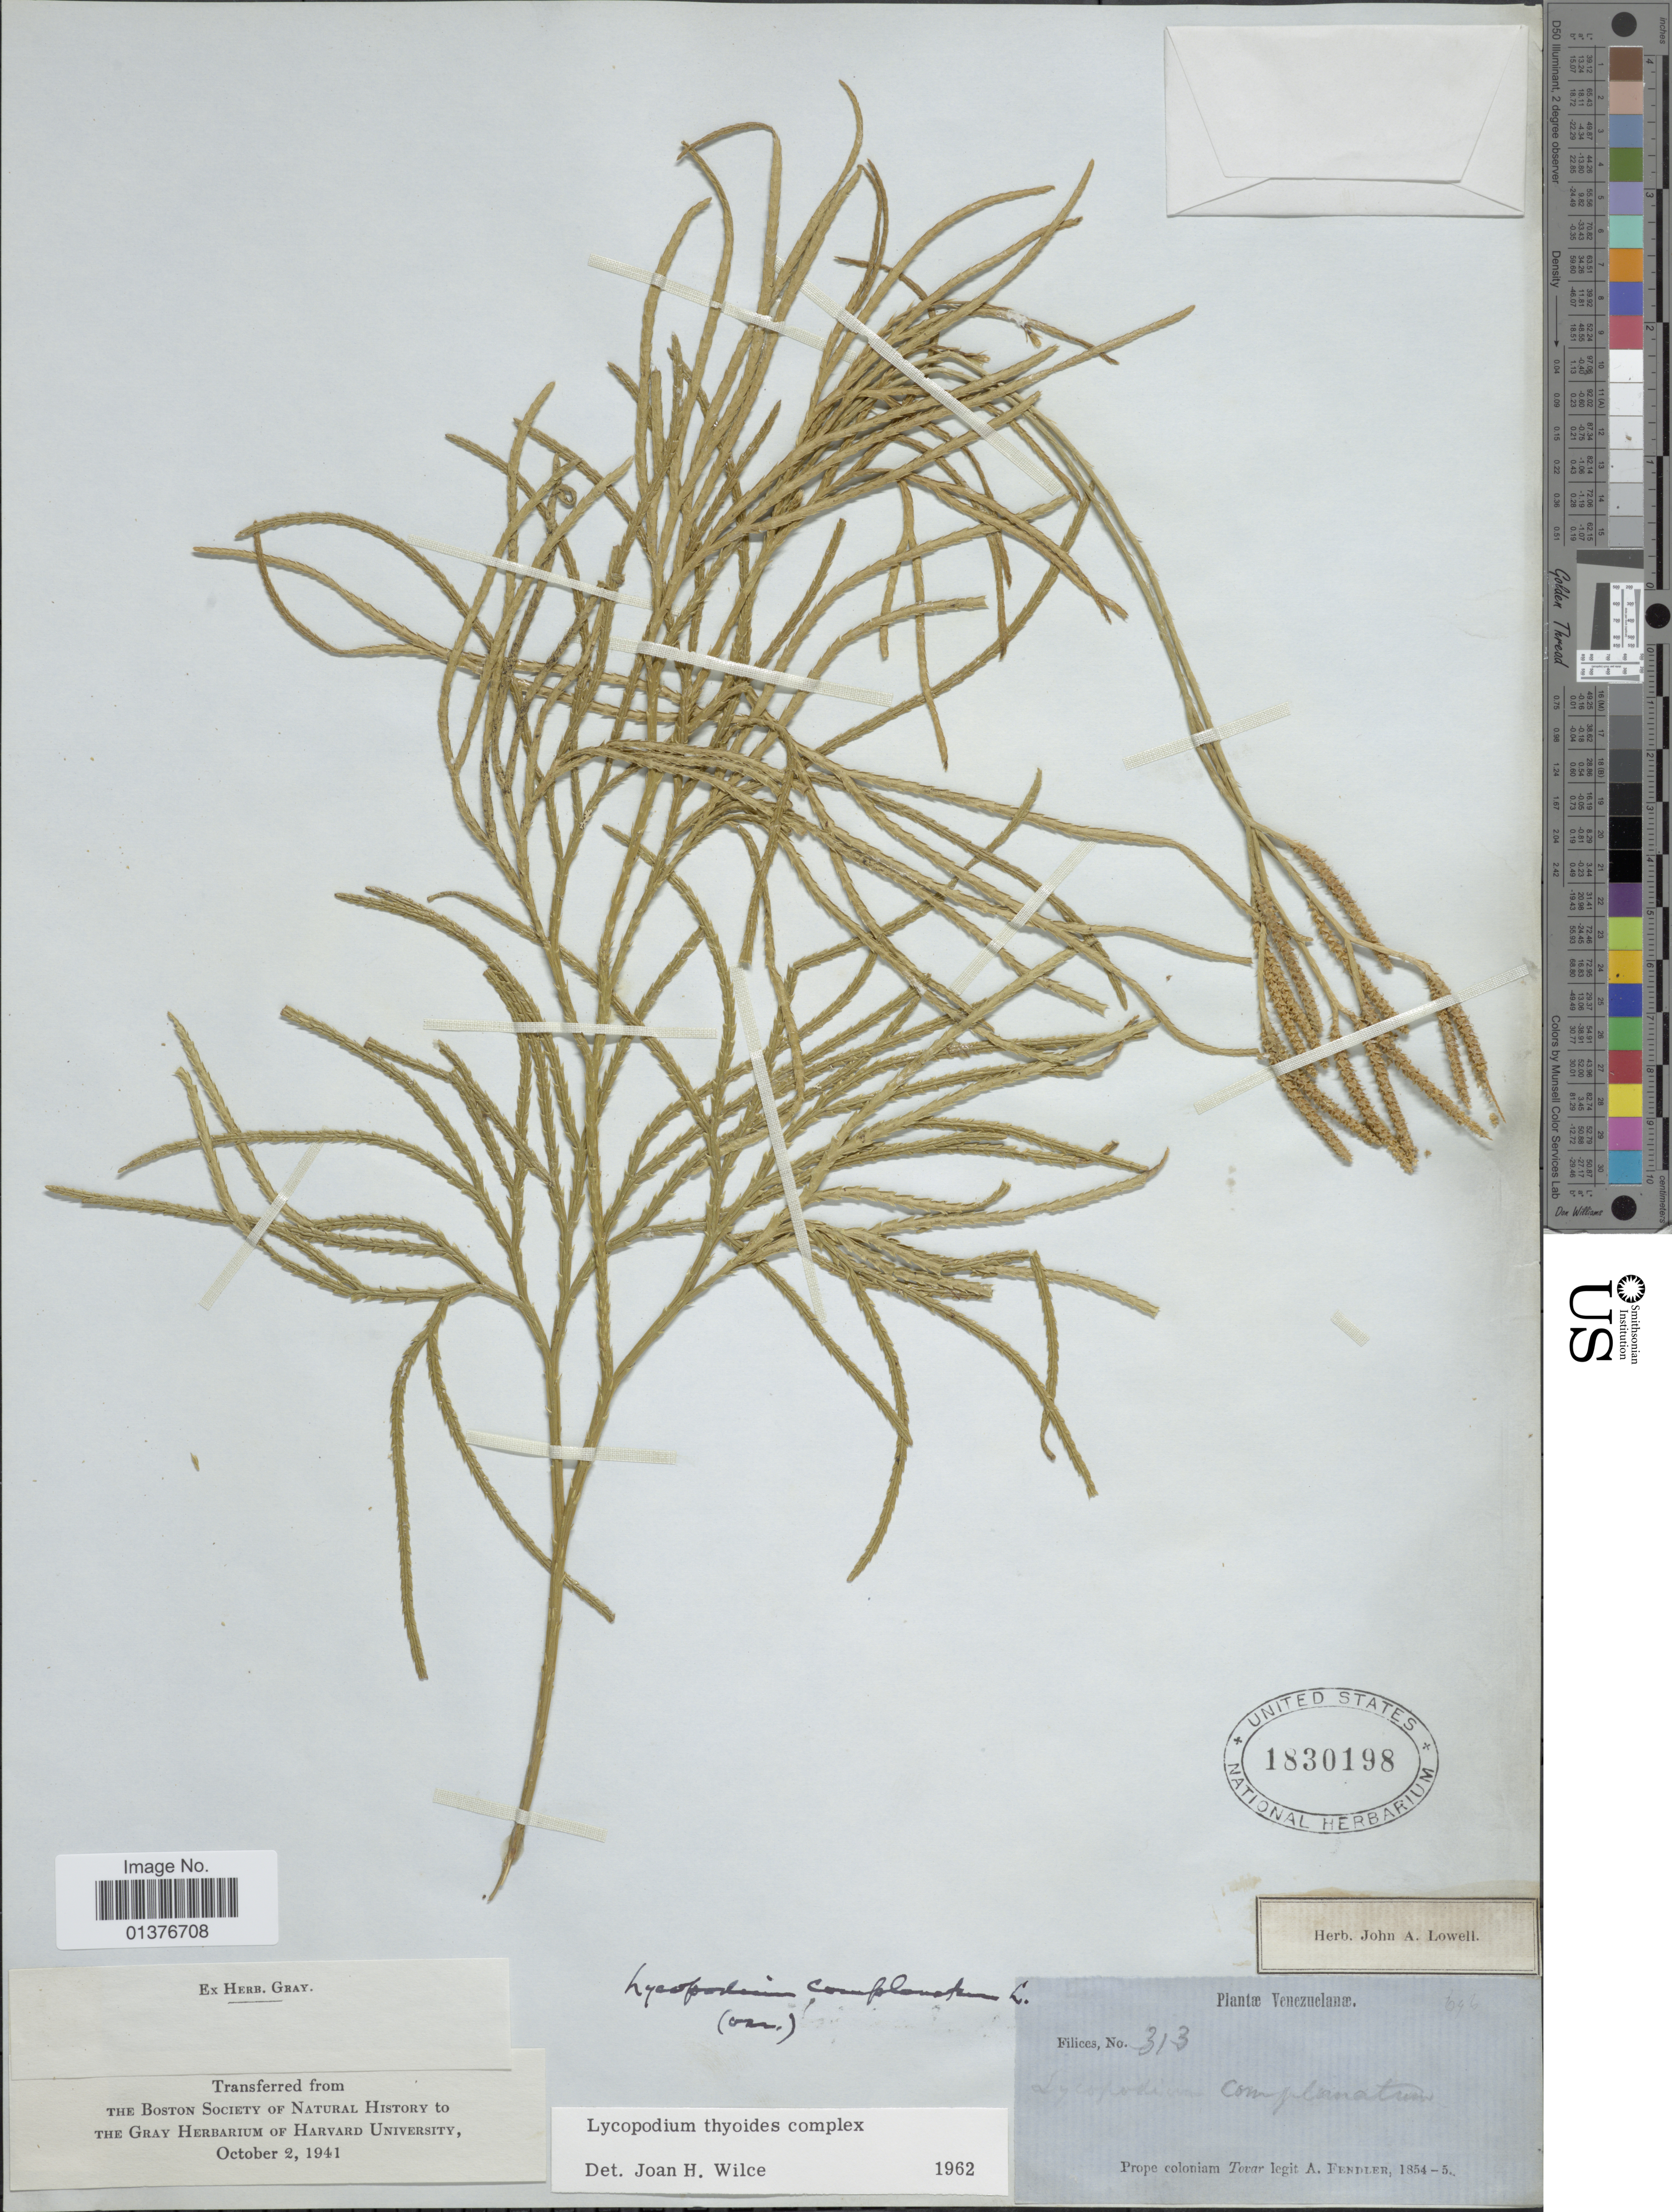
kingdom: Plantae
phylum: Tracheophyta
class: Lycopodiopsida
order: Lycopodiales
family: Lycopodiaceae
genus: Diphasiastrum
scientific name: Diphasiastrum thyoides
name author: (Humb. & Bonpl. ex Willd.) Holub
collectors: A. Fendler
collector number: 313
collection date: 1854/1855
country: Venezuela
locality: Prope coloniam Tovar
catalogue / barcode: US 1830198